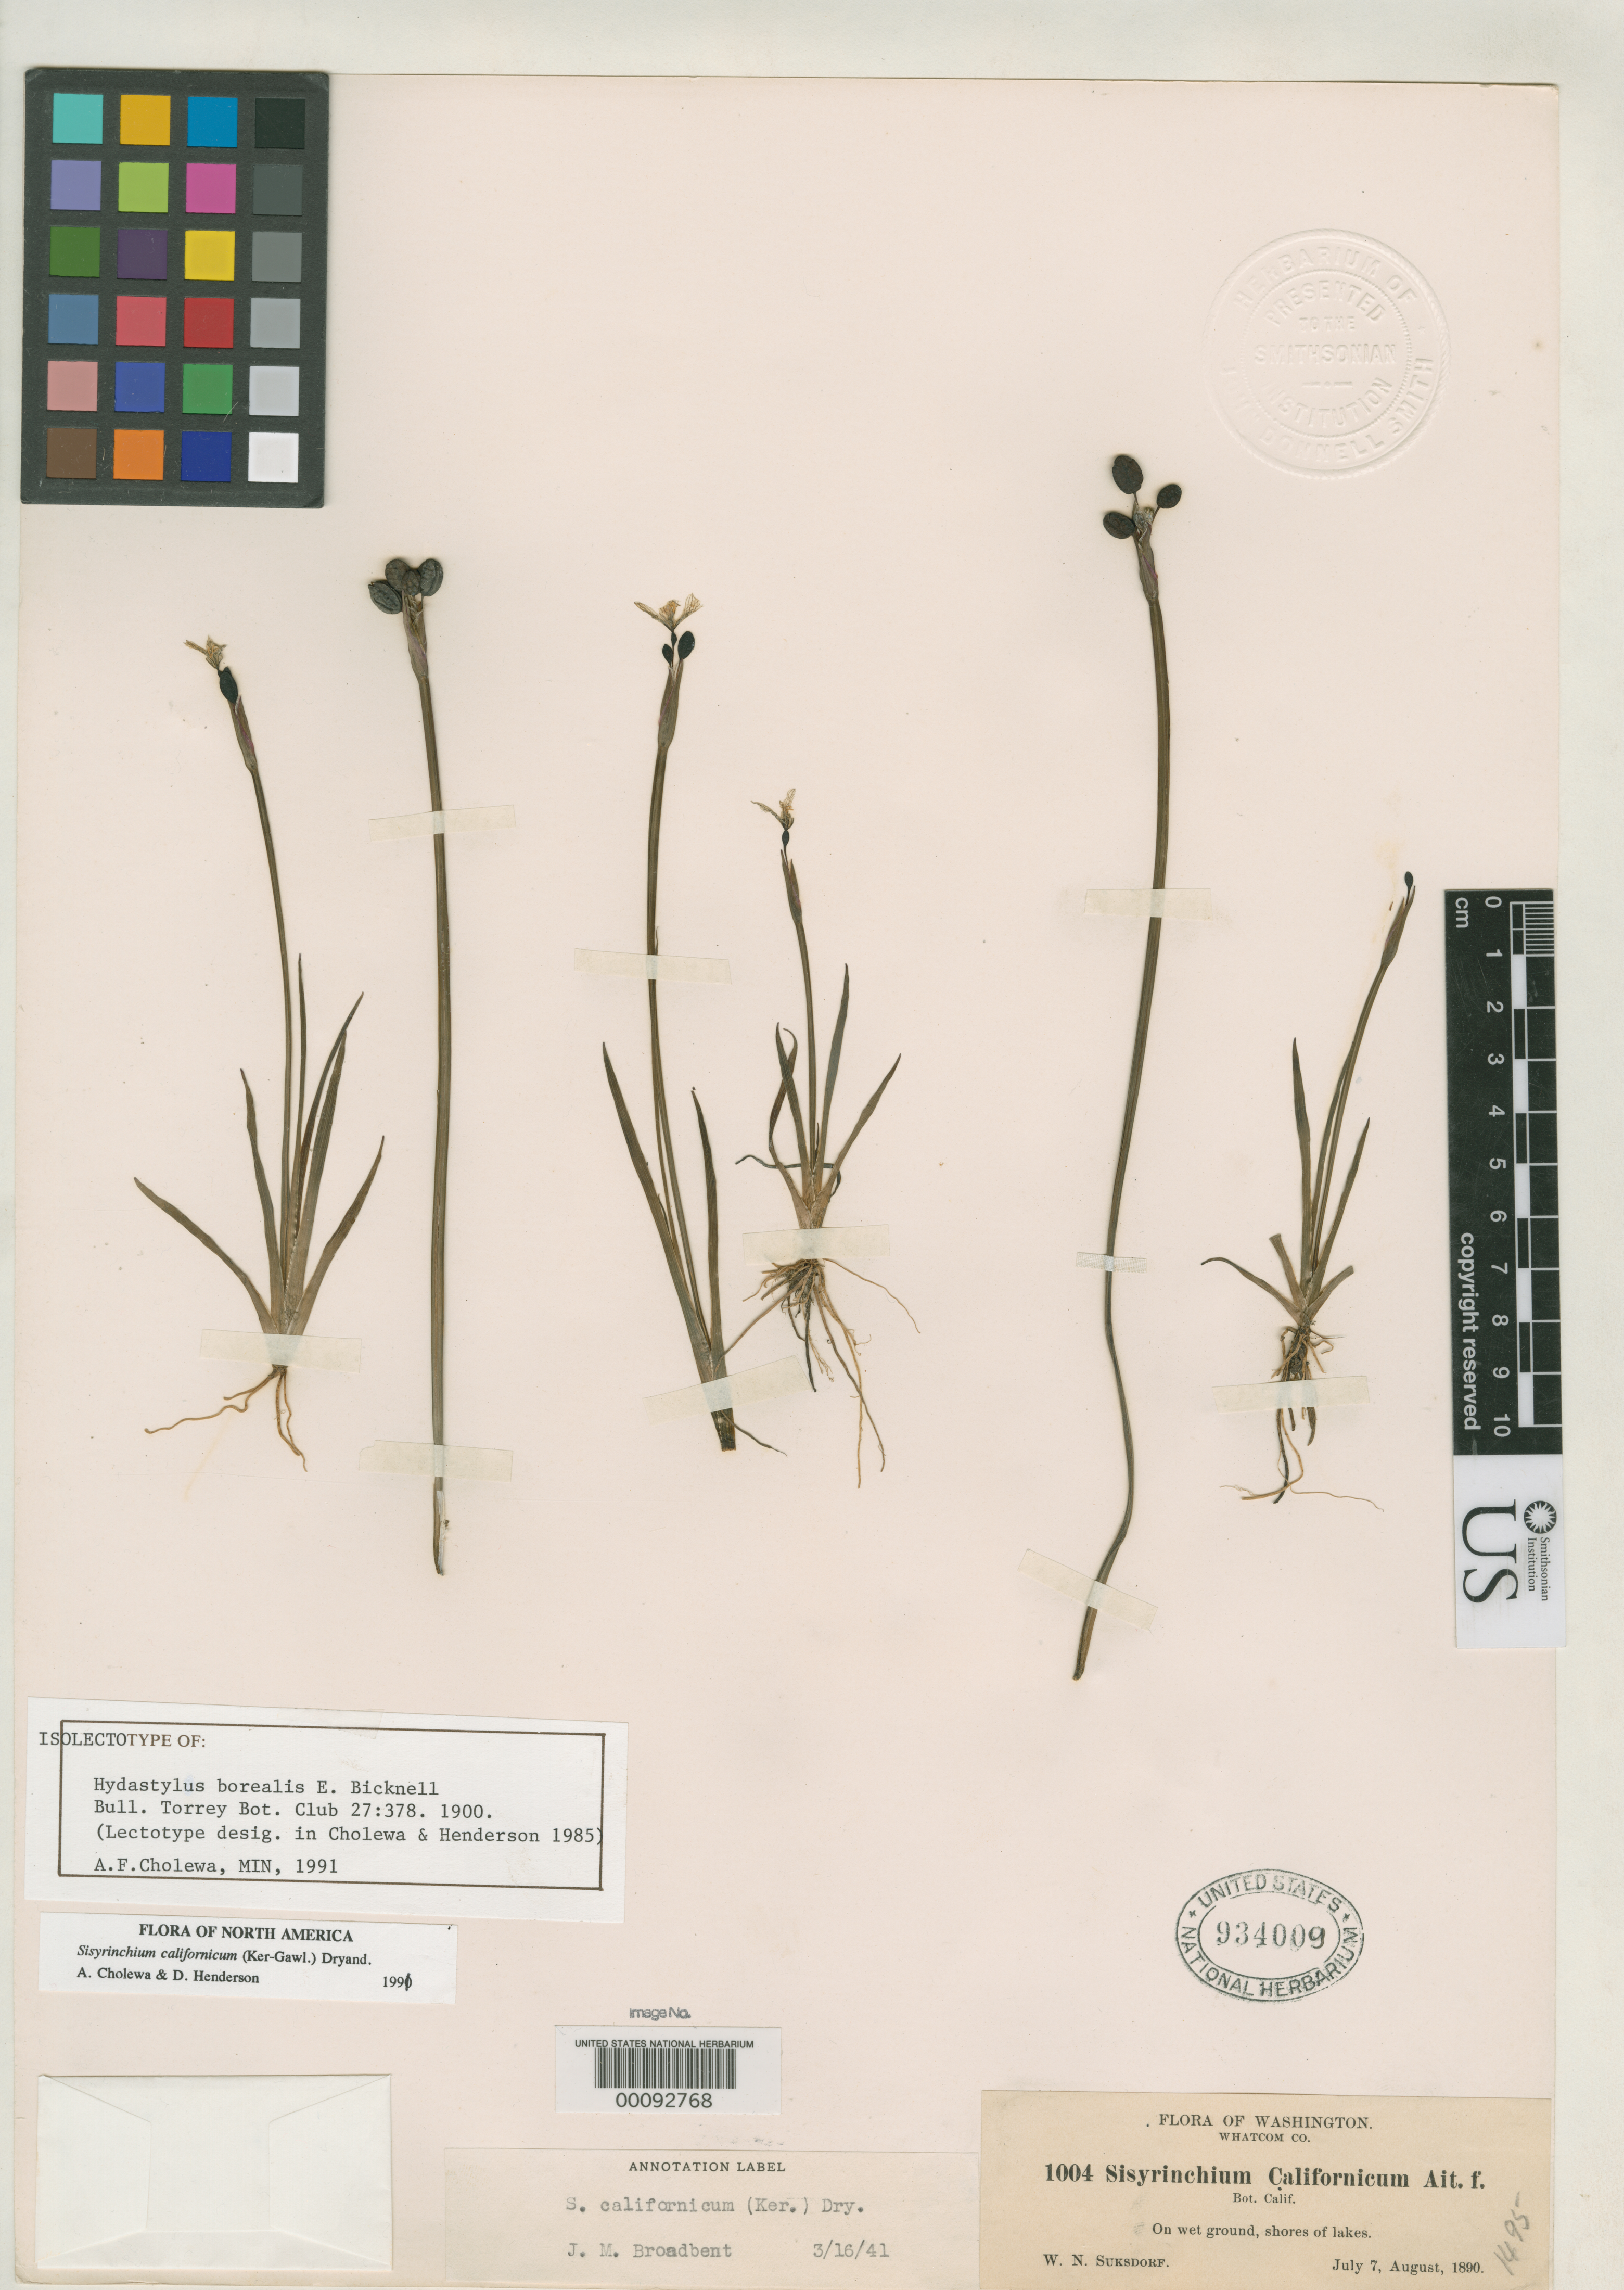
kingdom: Plantae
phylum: Tracheophyta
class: Liliopsida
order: Asparagales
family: Iridaceae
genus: Hydastylus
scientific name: Hydastylus borealis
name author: E.P. Bicknell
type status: Isosyntype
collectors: W. N. Suksdorf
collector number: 1004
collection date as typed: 07 Jul 1890 to -- Aug 1890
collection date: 1890-07-07/1890-08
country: United States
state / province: Washington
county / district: Whatcom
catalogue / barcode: US 934009